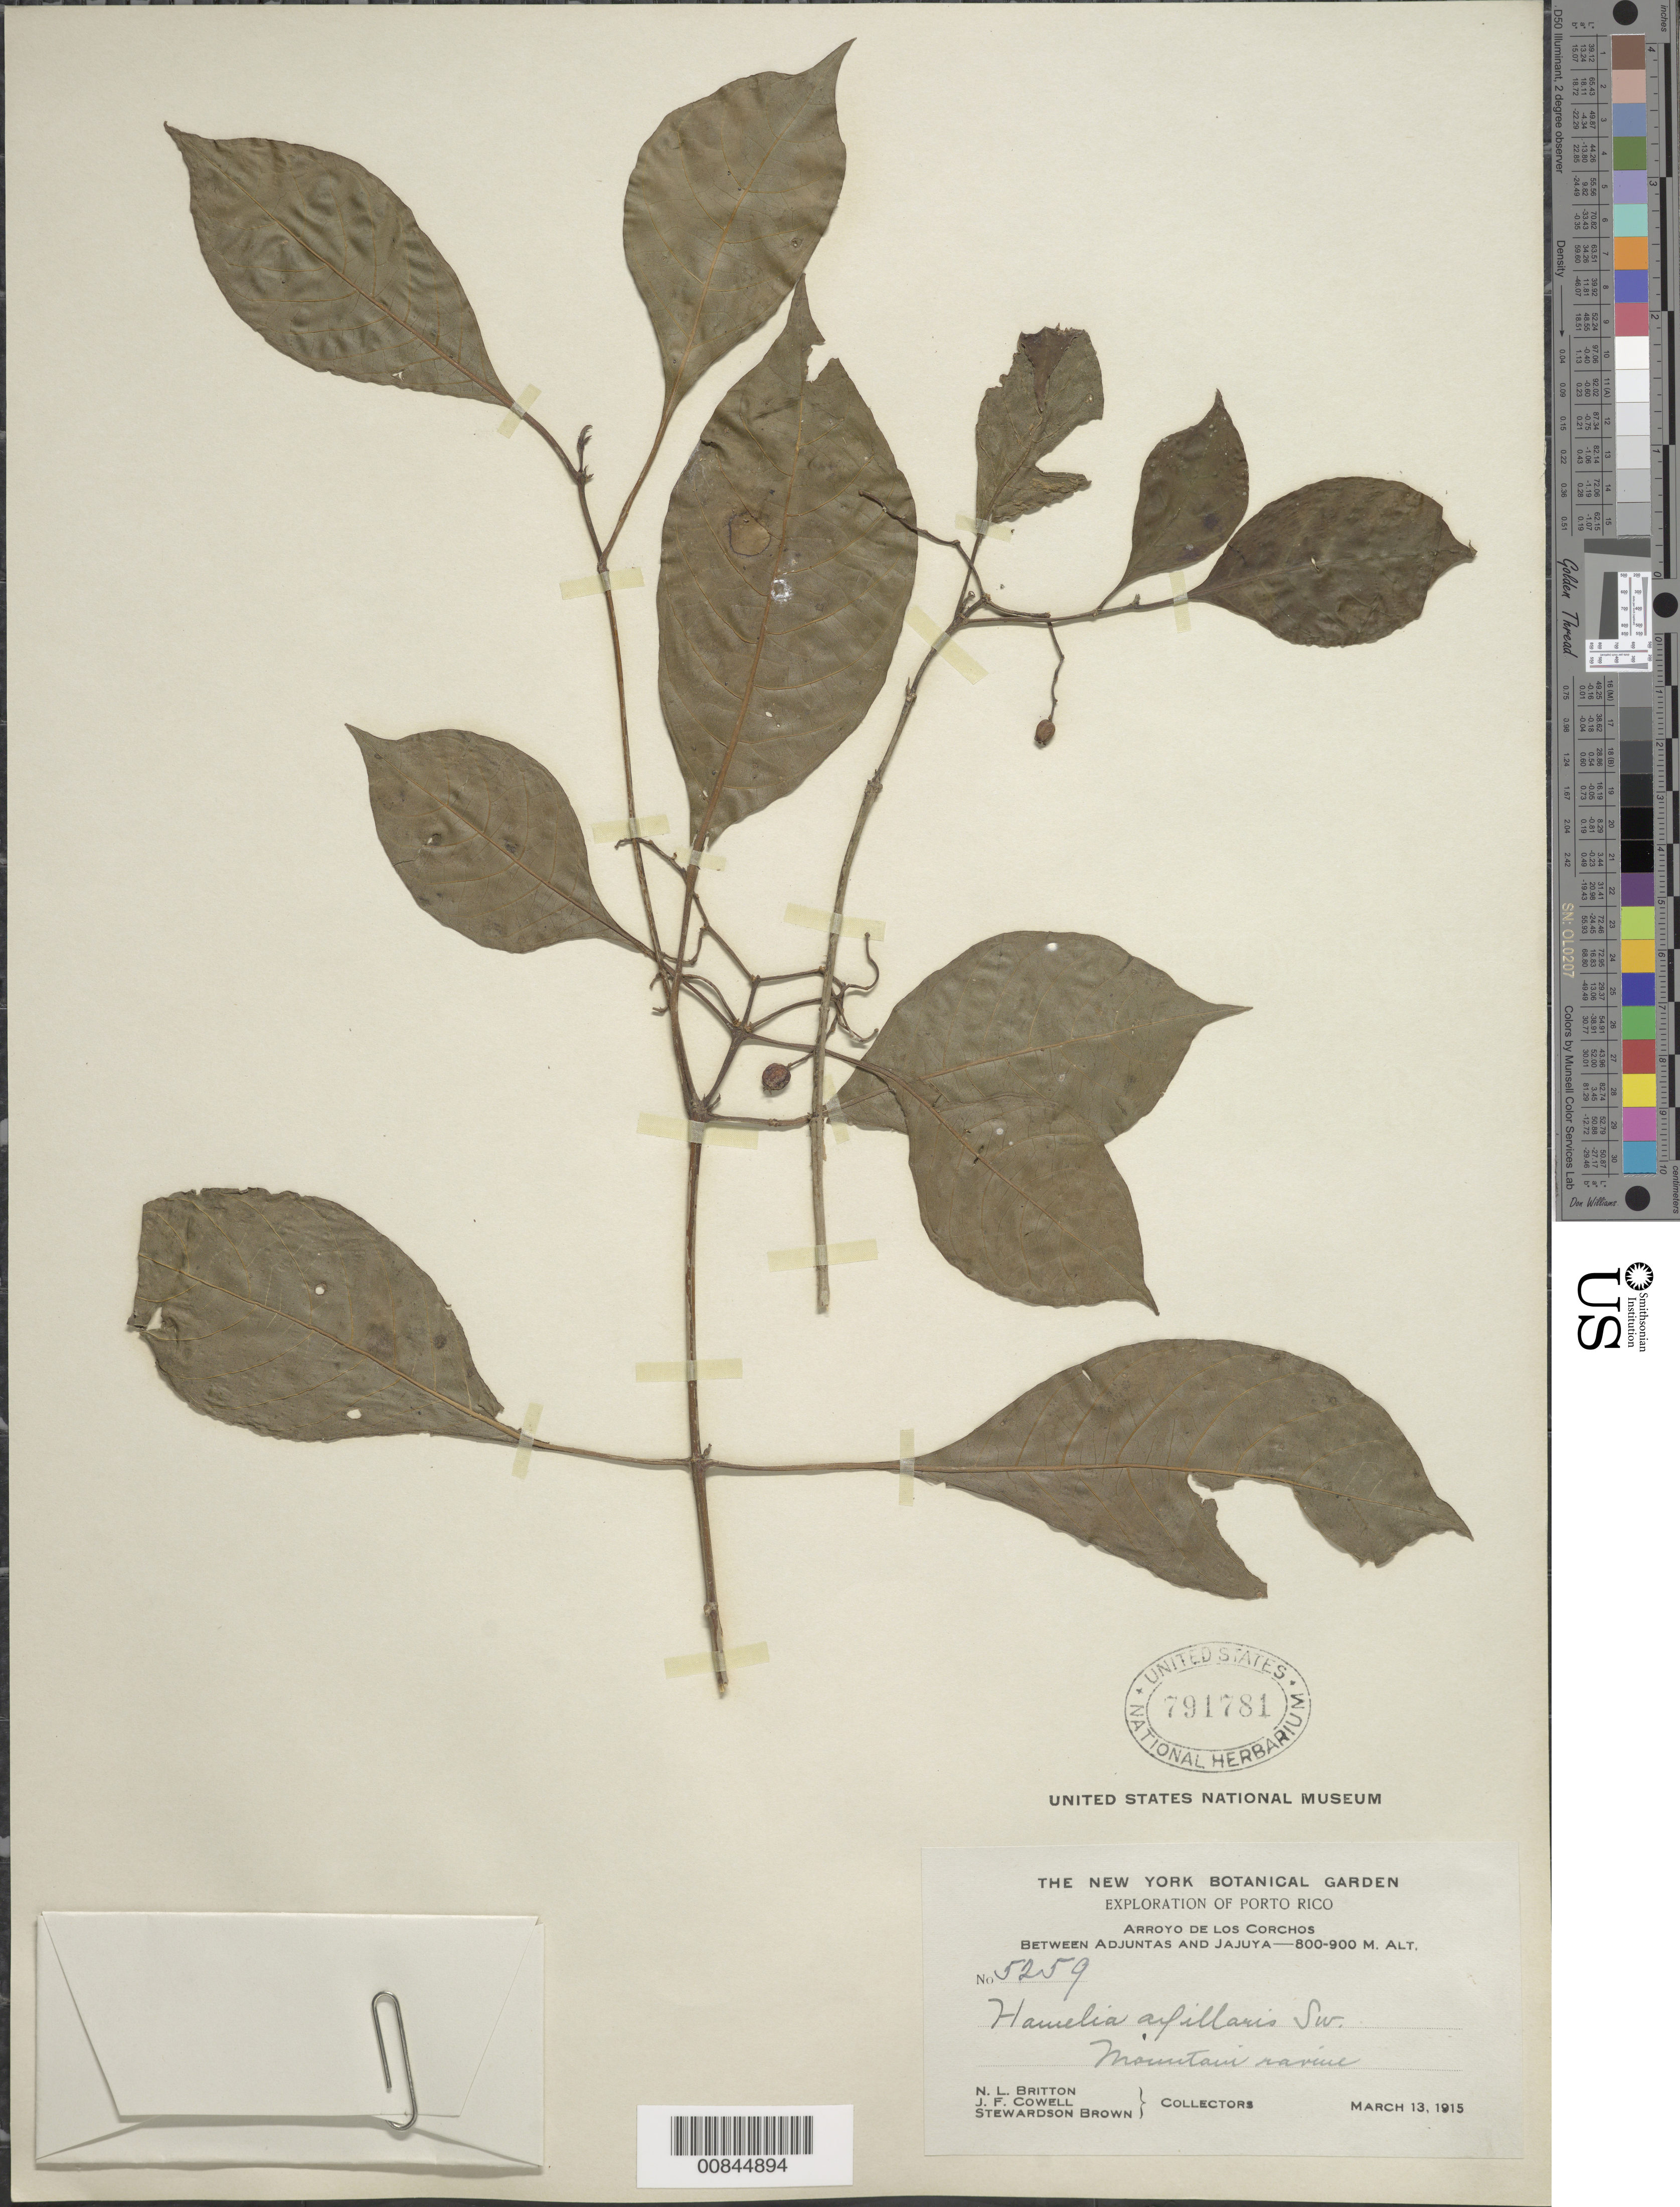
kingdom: Plantae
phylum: Tracheophyta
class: Magnoliopsida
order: Gentianales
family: Rubiaceae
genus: Hamelia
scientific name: Hamelia axillaris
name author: Sw.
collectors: N. Britton, J. F. Cowell & S. Brown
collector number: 5259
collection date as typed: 13 Mar 1915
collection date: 1915-03-13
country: Puerto Rico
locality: Arroyo de Los Corchos, between Adjuntas and Jajaya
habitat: Mountain ravine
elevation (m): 800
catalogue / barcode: US 791781